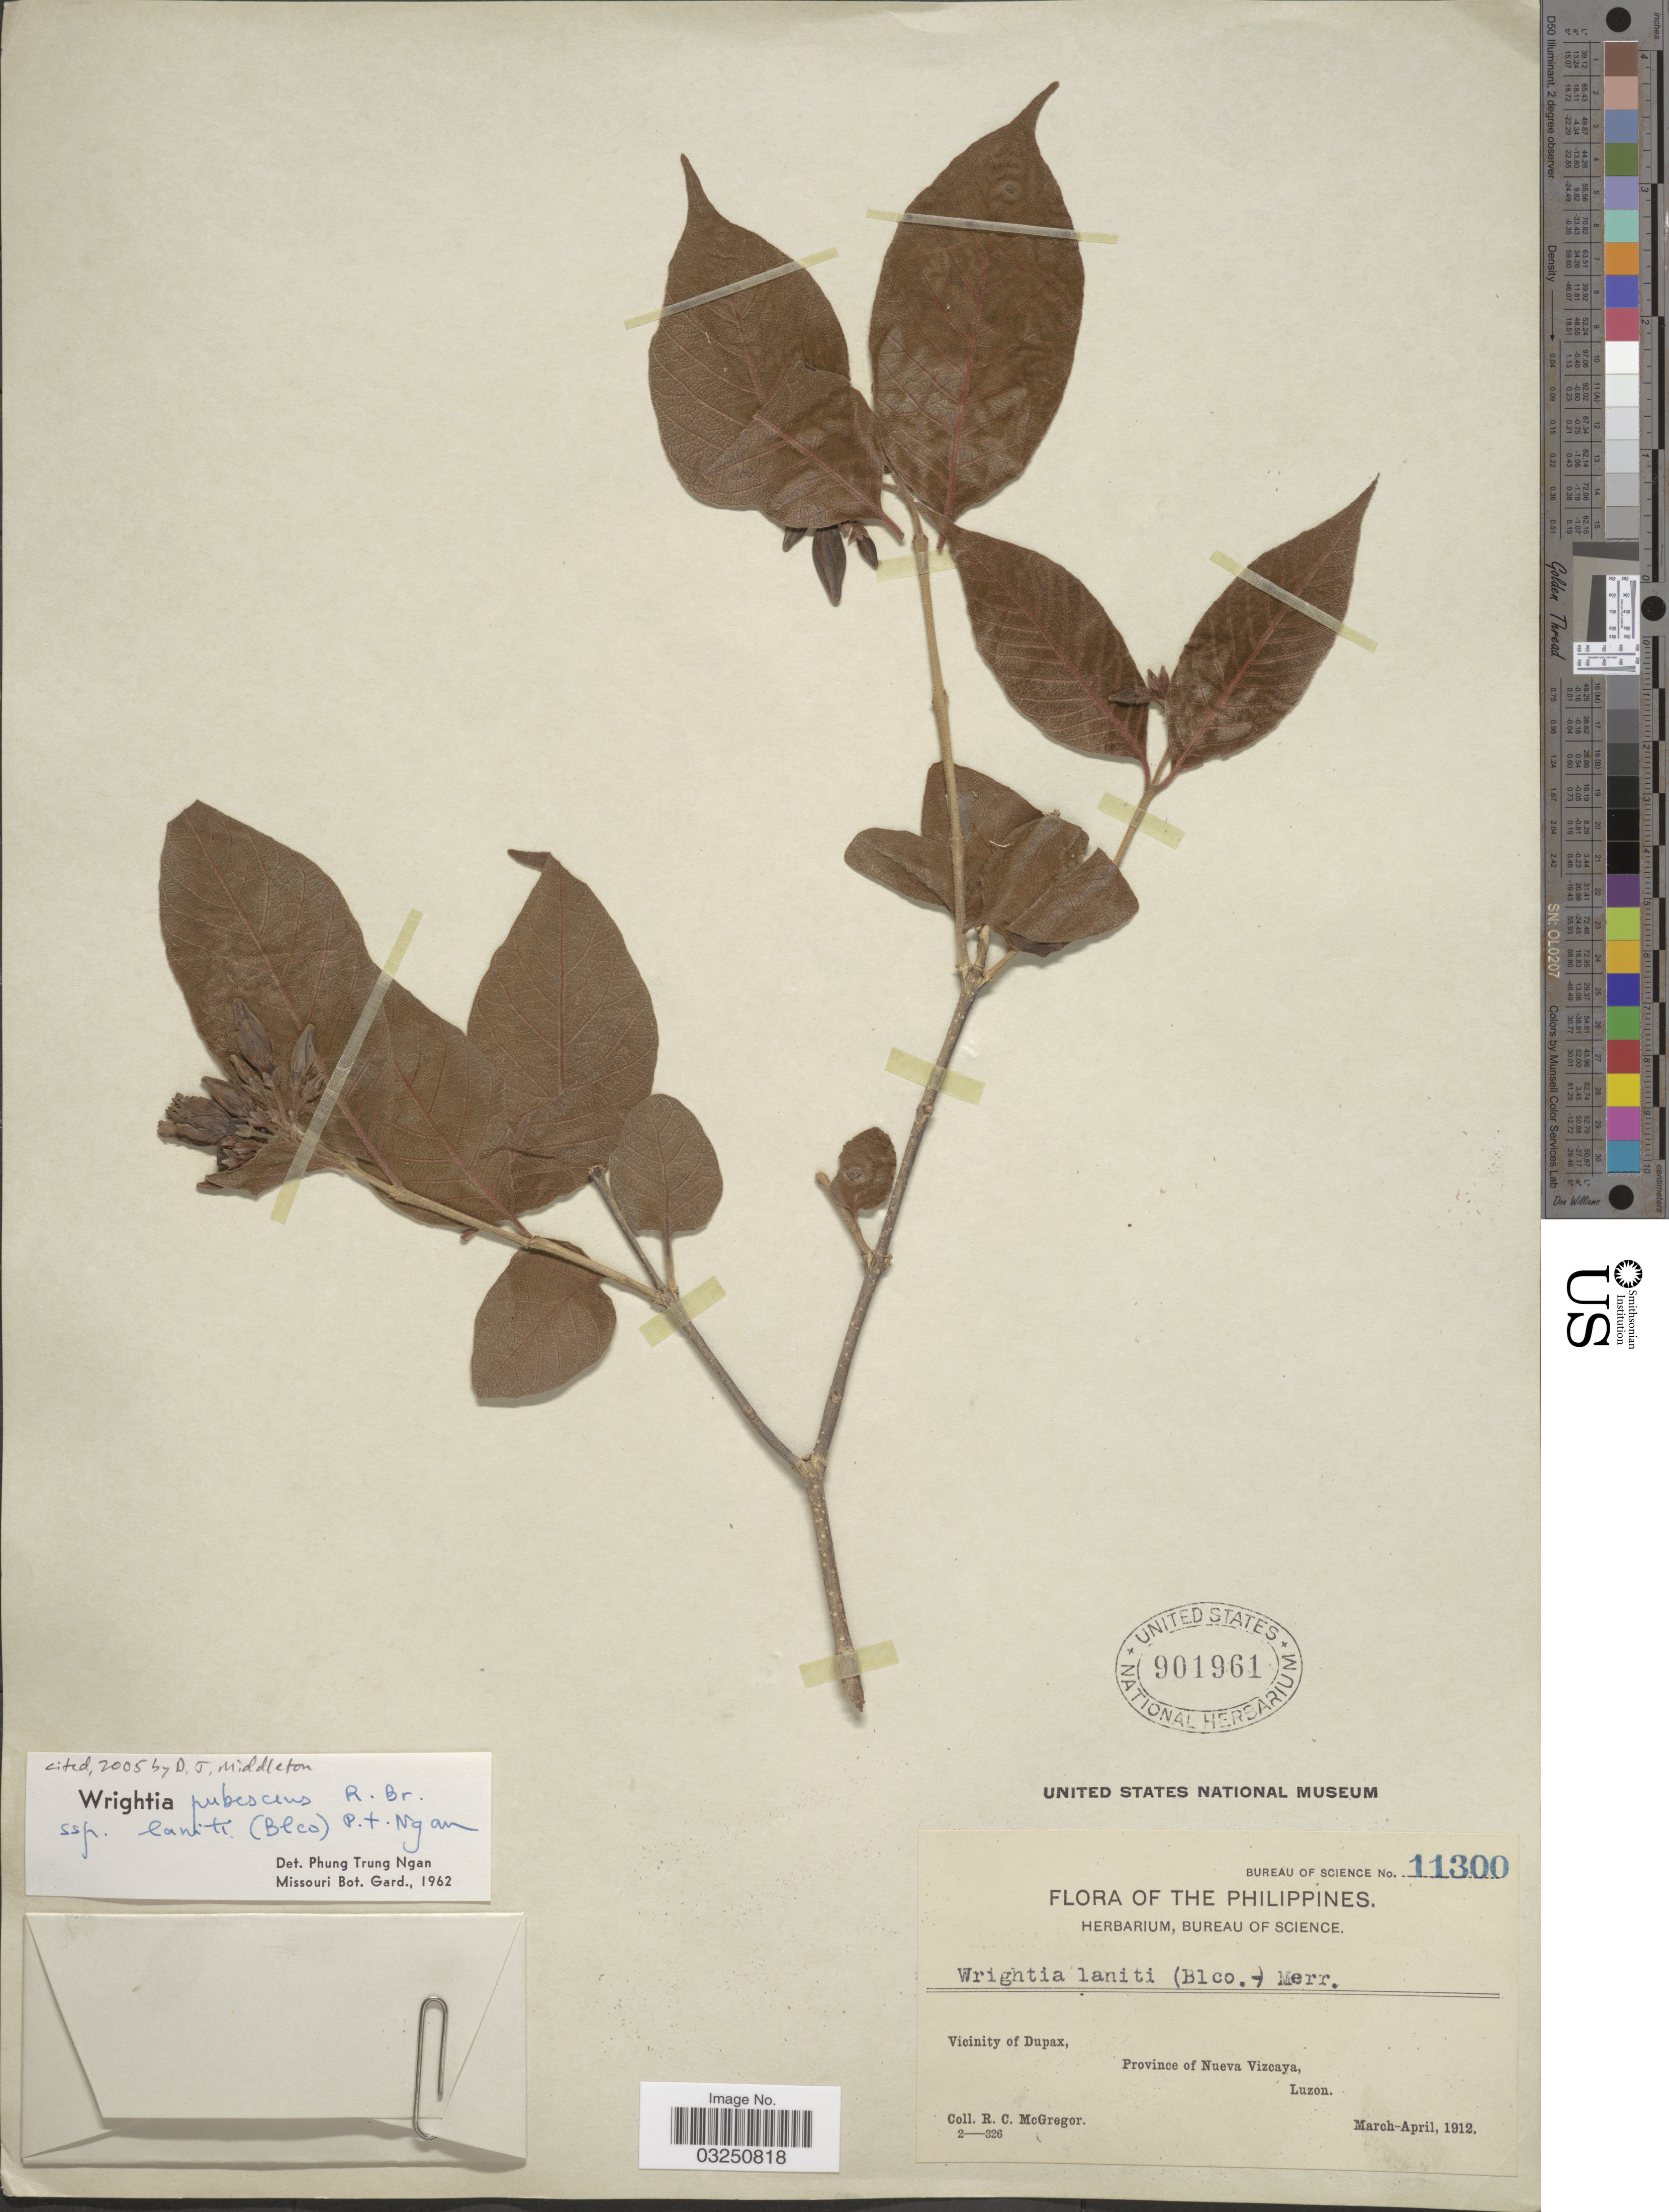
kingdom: Plantae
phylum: Tracheophyta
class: Magnoliopsida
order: Gentianales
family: Apocynaceae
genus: Wrightia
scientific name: Wrightia pubescens subsp. laniti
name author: (M. Blanco) Ngan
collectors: R. C. McGregor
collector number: Bureau of Science 11300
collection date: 1912-03/1912-04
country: Philippines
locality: Vicinity of Dupax, Province of Nueva Vizcaya, Luzon.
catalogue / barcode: US 901961